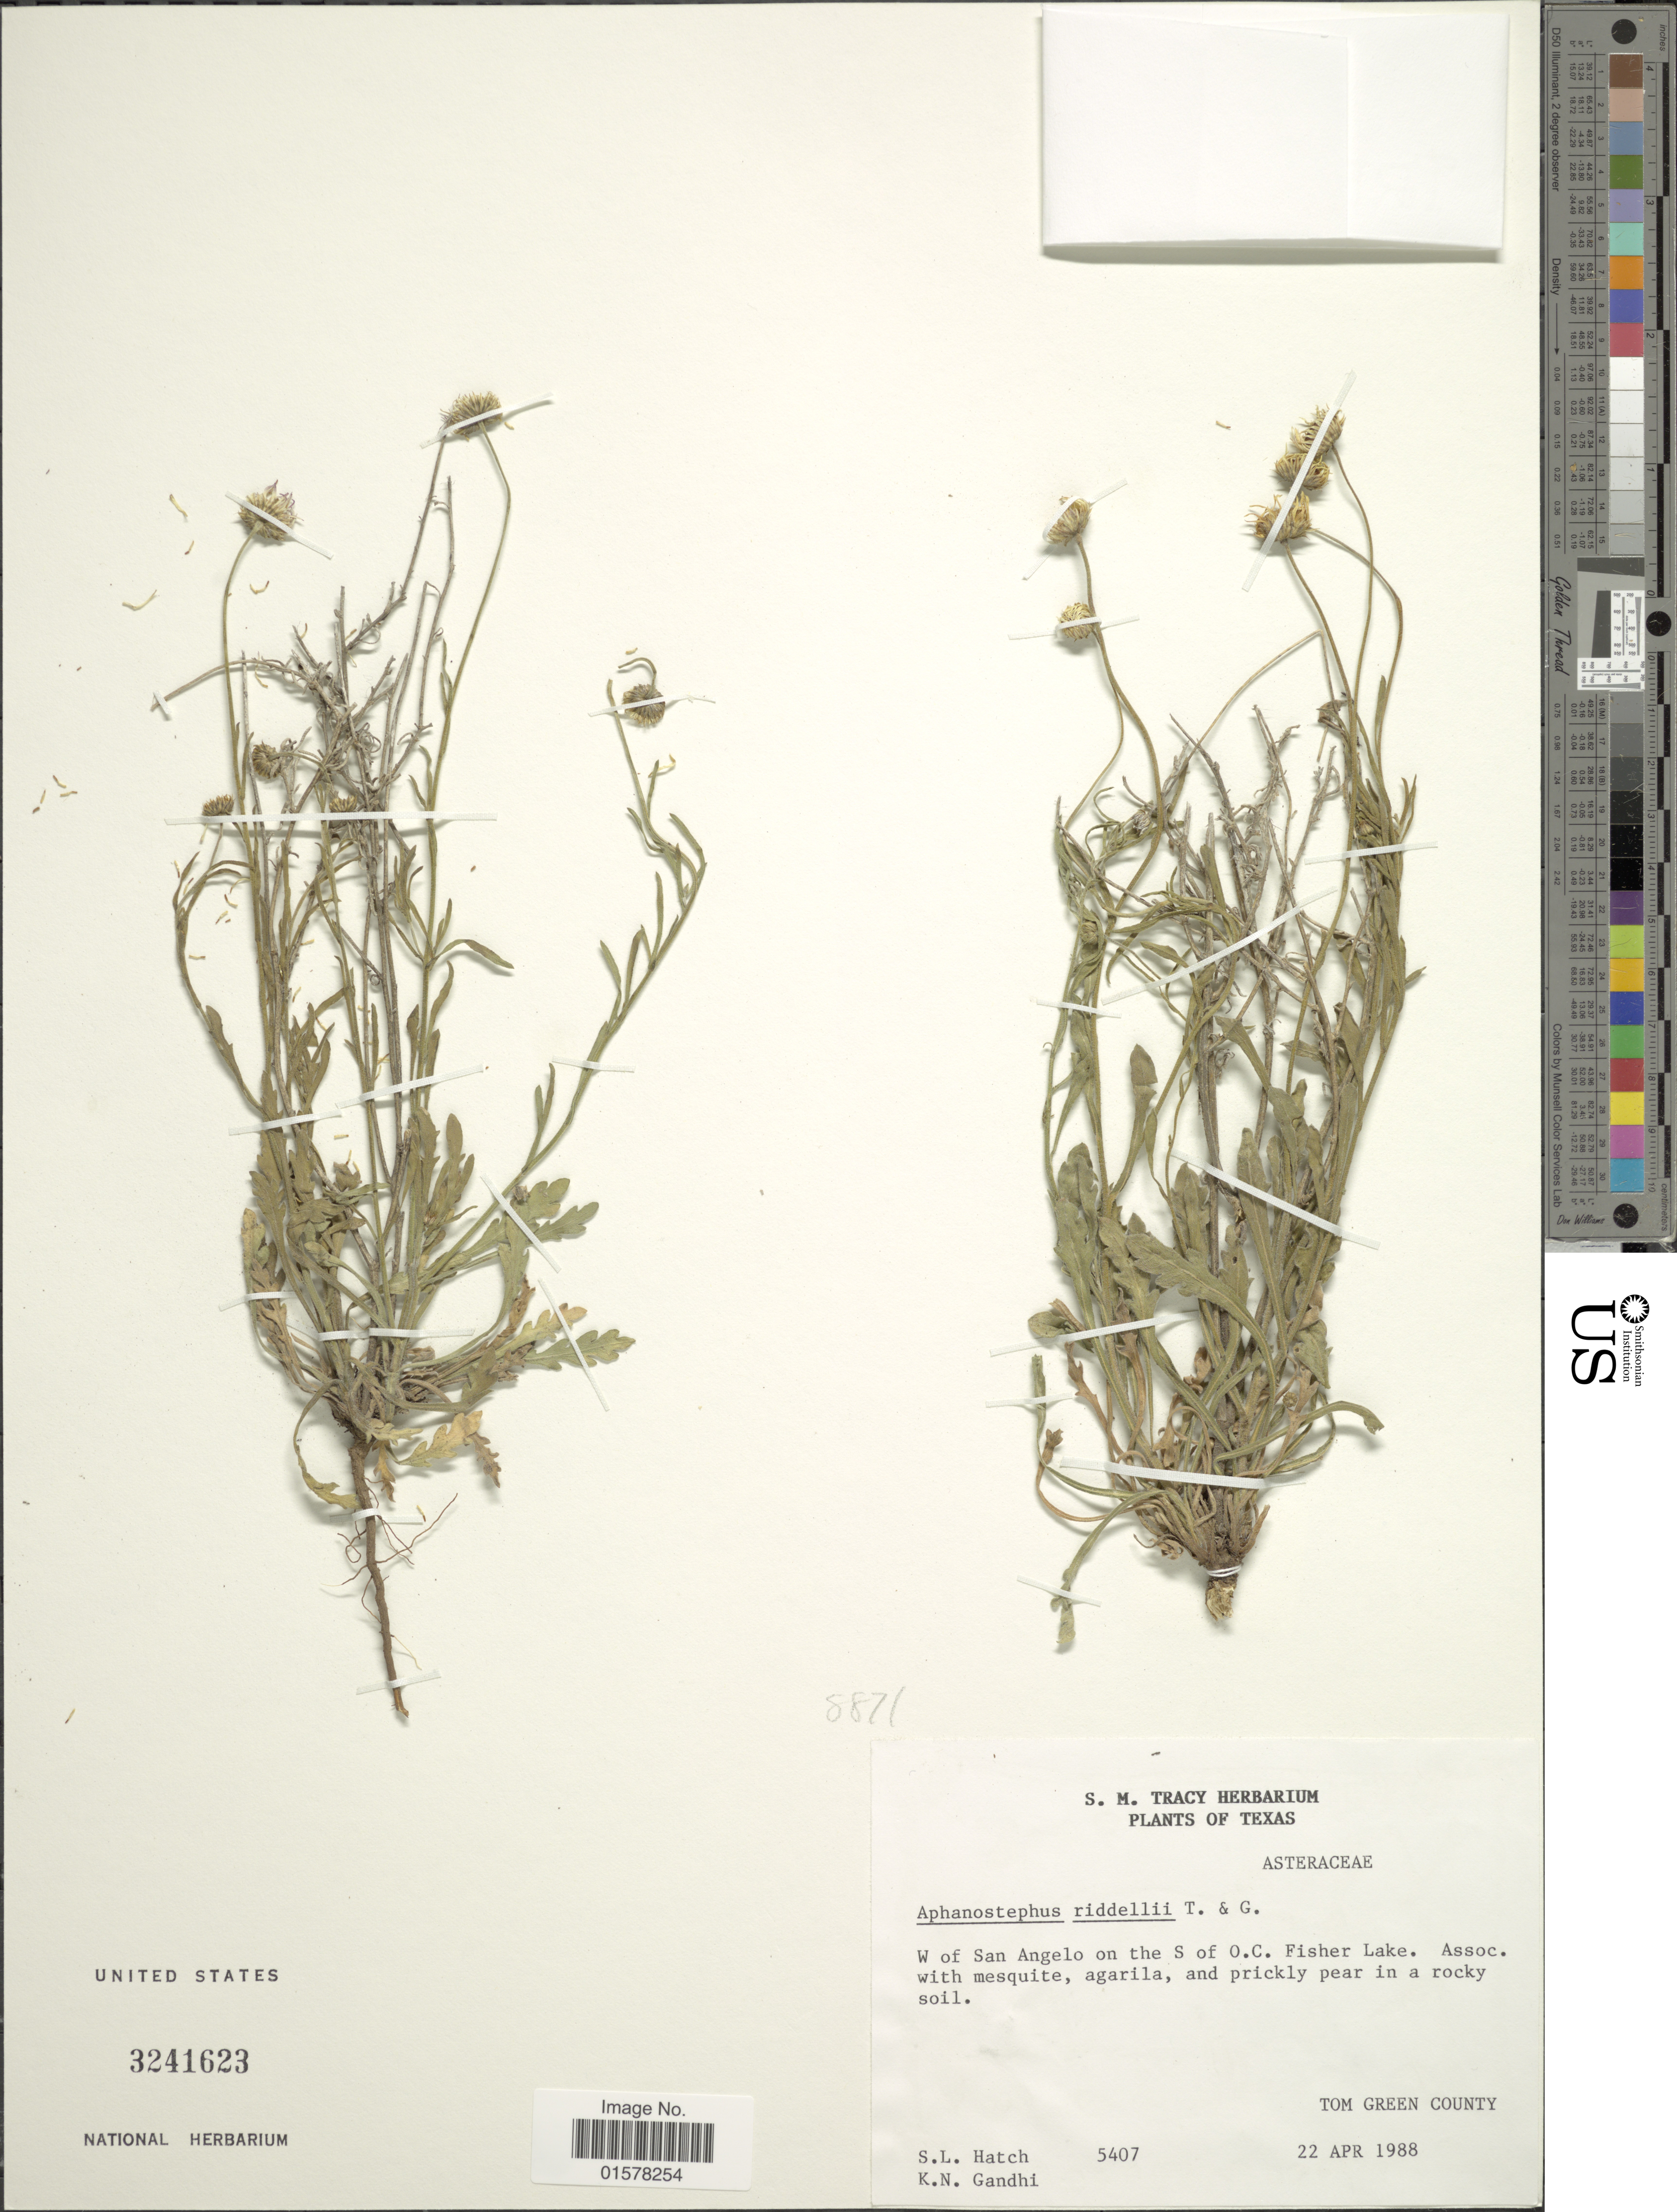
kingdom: Plantae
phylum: Tracheophyta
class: Magnoliopsida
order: Asterales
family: Asteraceae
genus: Aphanostephus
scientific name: Aphanostephus riddellii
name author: Torr. & A. Gray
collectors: S. Hatch & K. N. Gandhi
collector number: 5407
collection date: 1988-04-22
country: United States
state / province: Texas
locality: Texas. W of San Angelo on the S of o.C. Fisher Lake. Tom Green County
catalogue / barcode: US 3241623